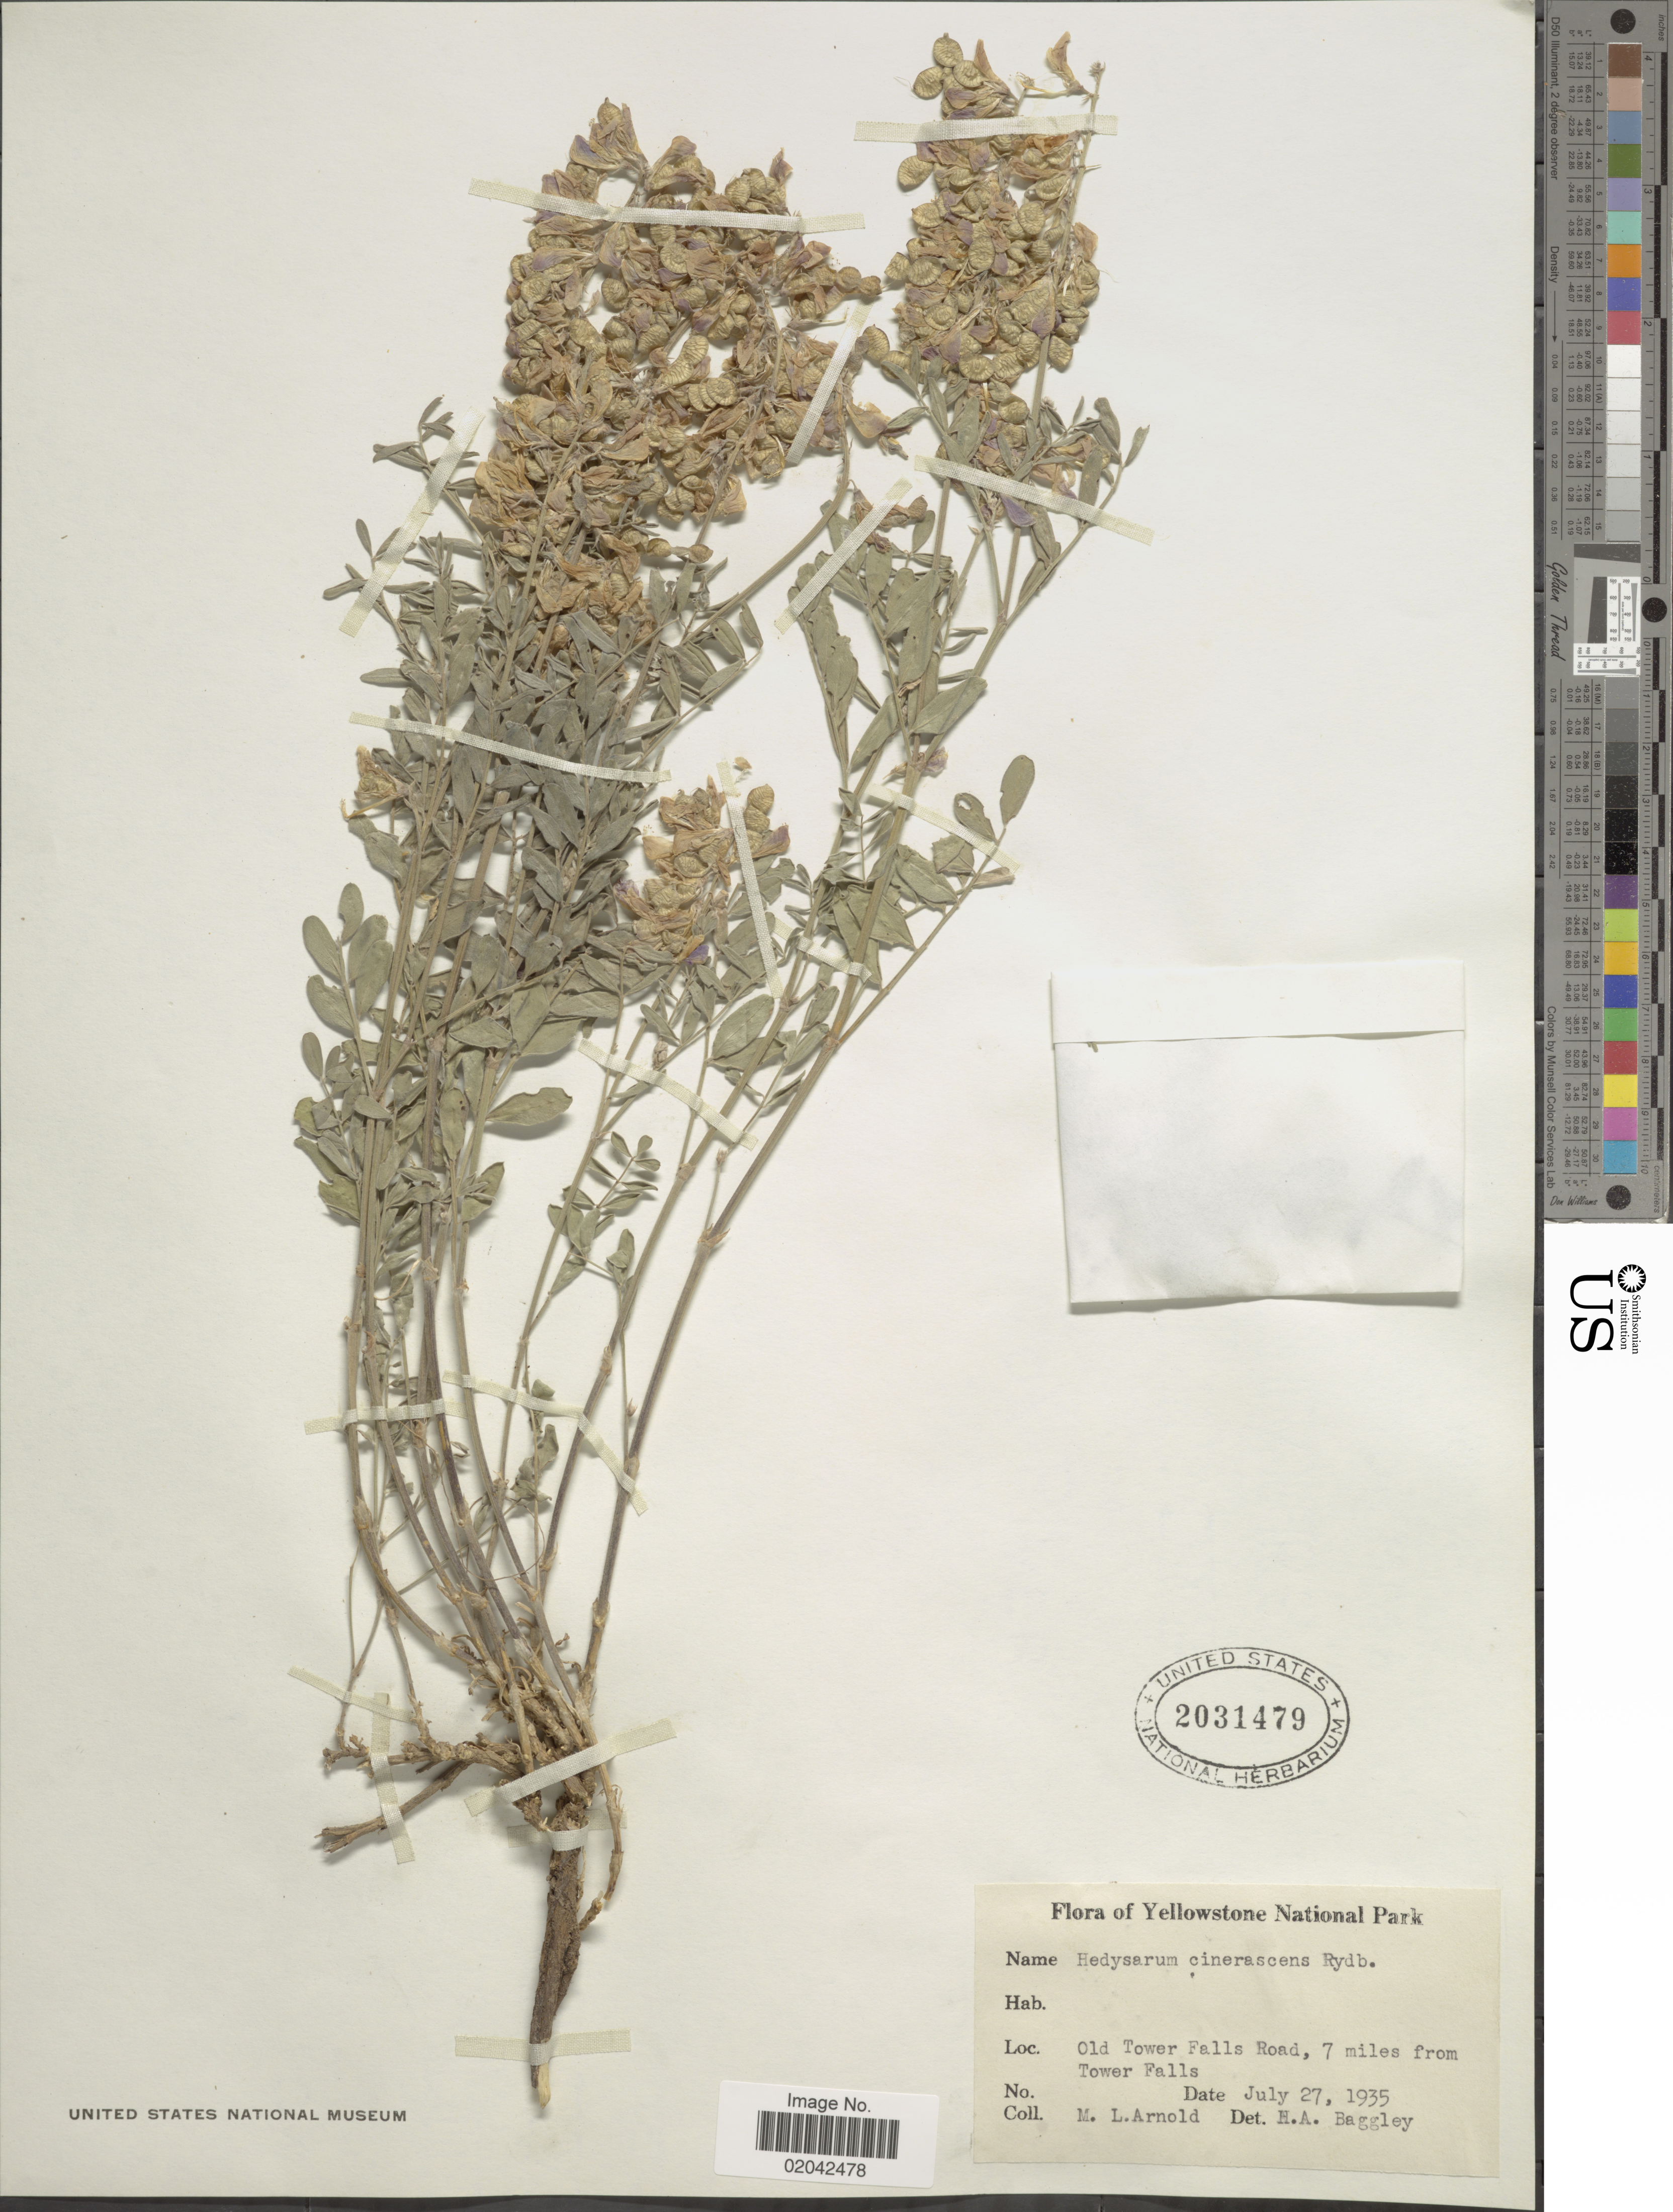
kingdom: Plantae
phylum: Tracheophyta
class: Magnoliopsida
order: Fabales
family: Fabaceae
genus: Hedysarum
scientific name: Hedysarum boreale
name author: Nutt.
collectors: M. Arnold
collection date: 1935-07-27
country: United States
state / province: Wyoming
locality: Yellowstone National Park, Old Tower Falls Road, 7 miles from Tower Falls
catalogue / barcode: US 2031479